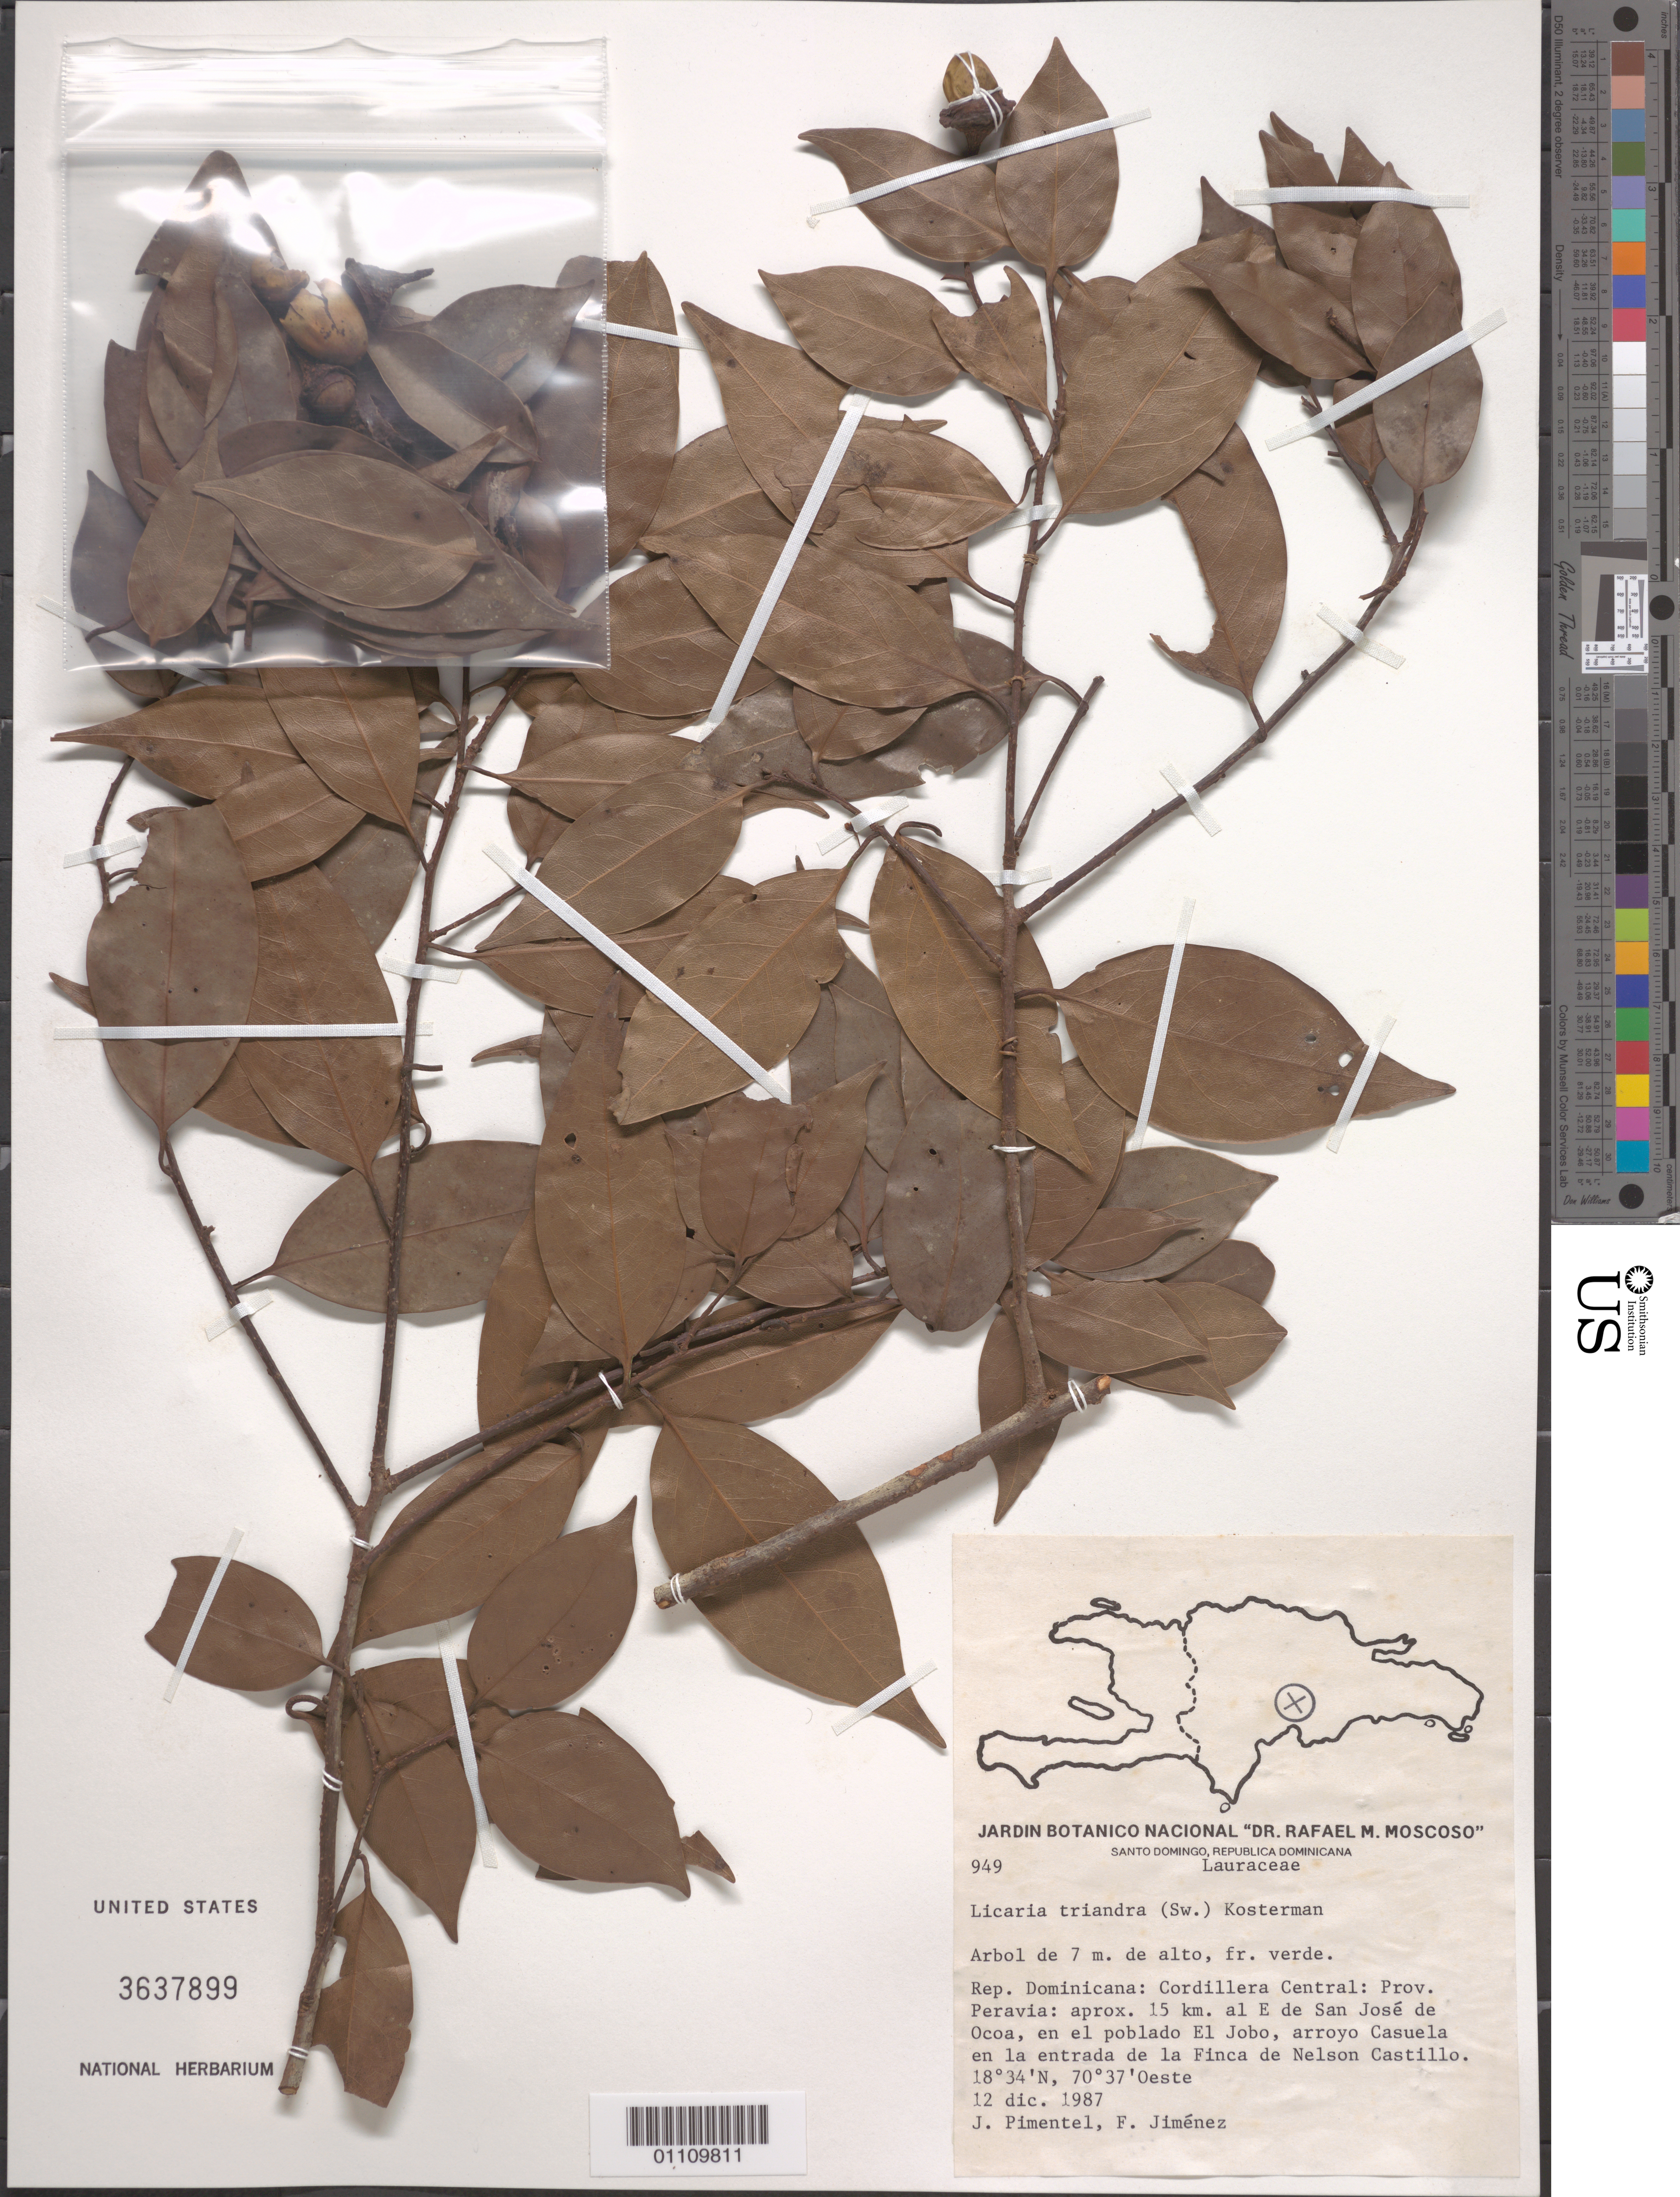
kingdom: Plantae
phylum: Tracheophyta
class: Magnoliopsida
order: Laurales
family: Lauraceae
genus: Licaria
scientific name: Licaria triandra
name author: (Sw.) Kosterm.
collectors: J. Pimentel & R. G. García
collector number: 949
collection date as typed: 12 Dec 1987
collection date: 1987-12-12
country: Dominican Republic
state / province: Peravia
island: Hispaniola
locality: Cordillera Central, aprox. 15 km al E de Dan José de Ocoa, en el poblado El Jobo, arroyo Casuela en la entrada de la Finca de Nelson Castillo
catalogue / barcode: US 3637899